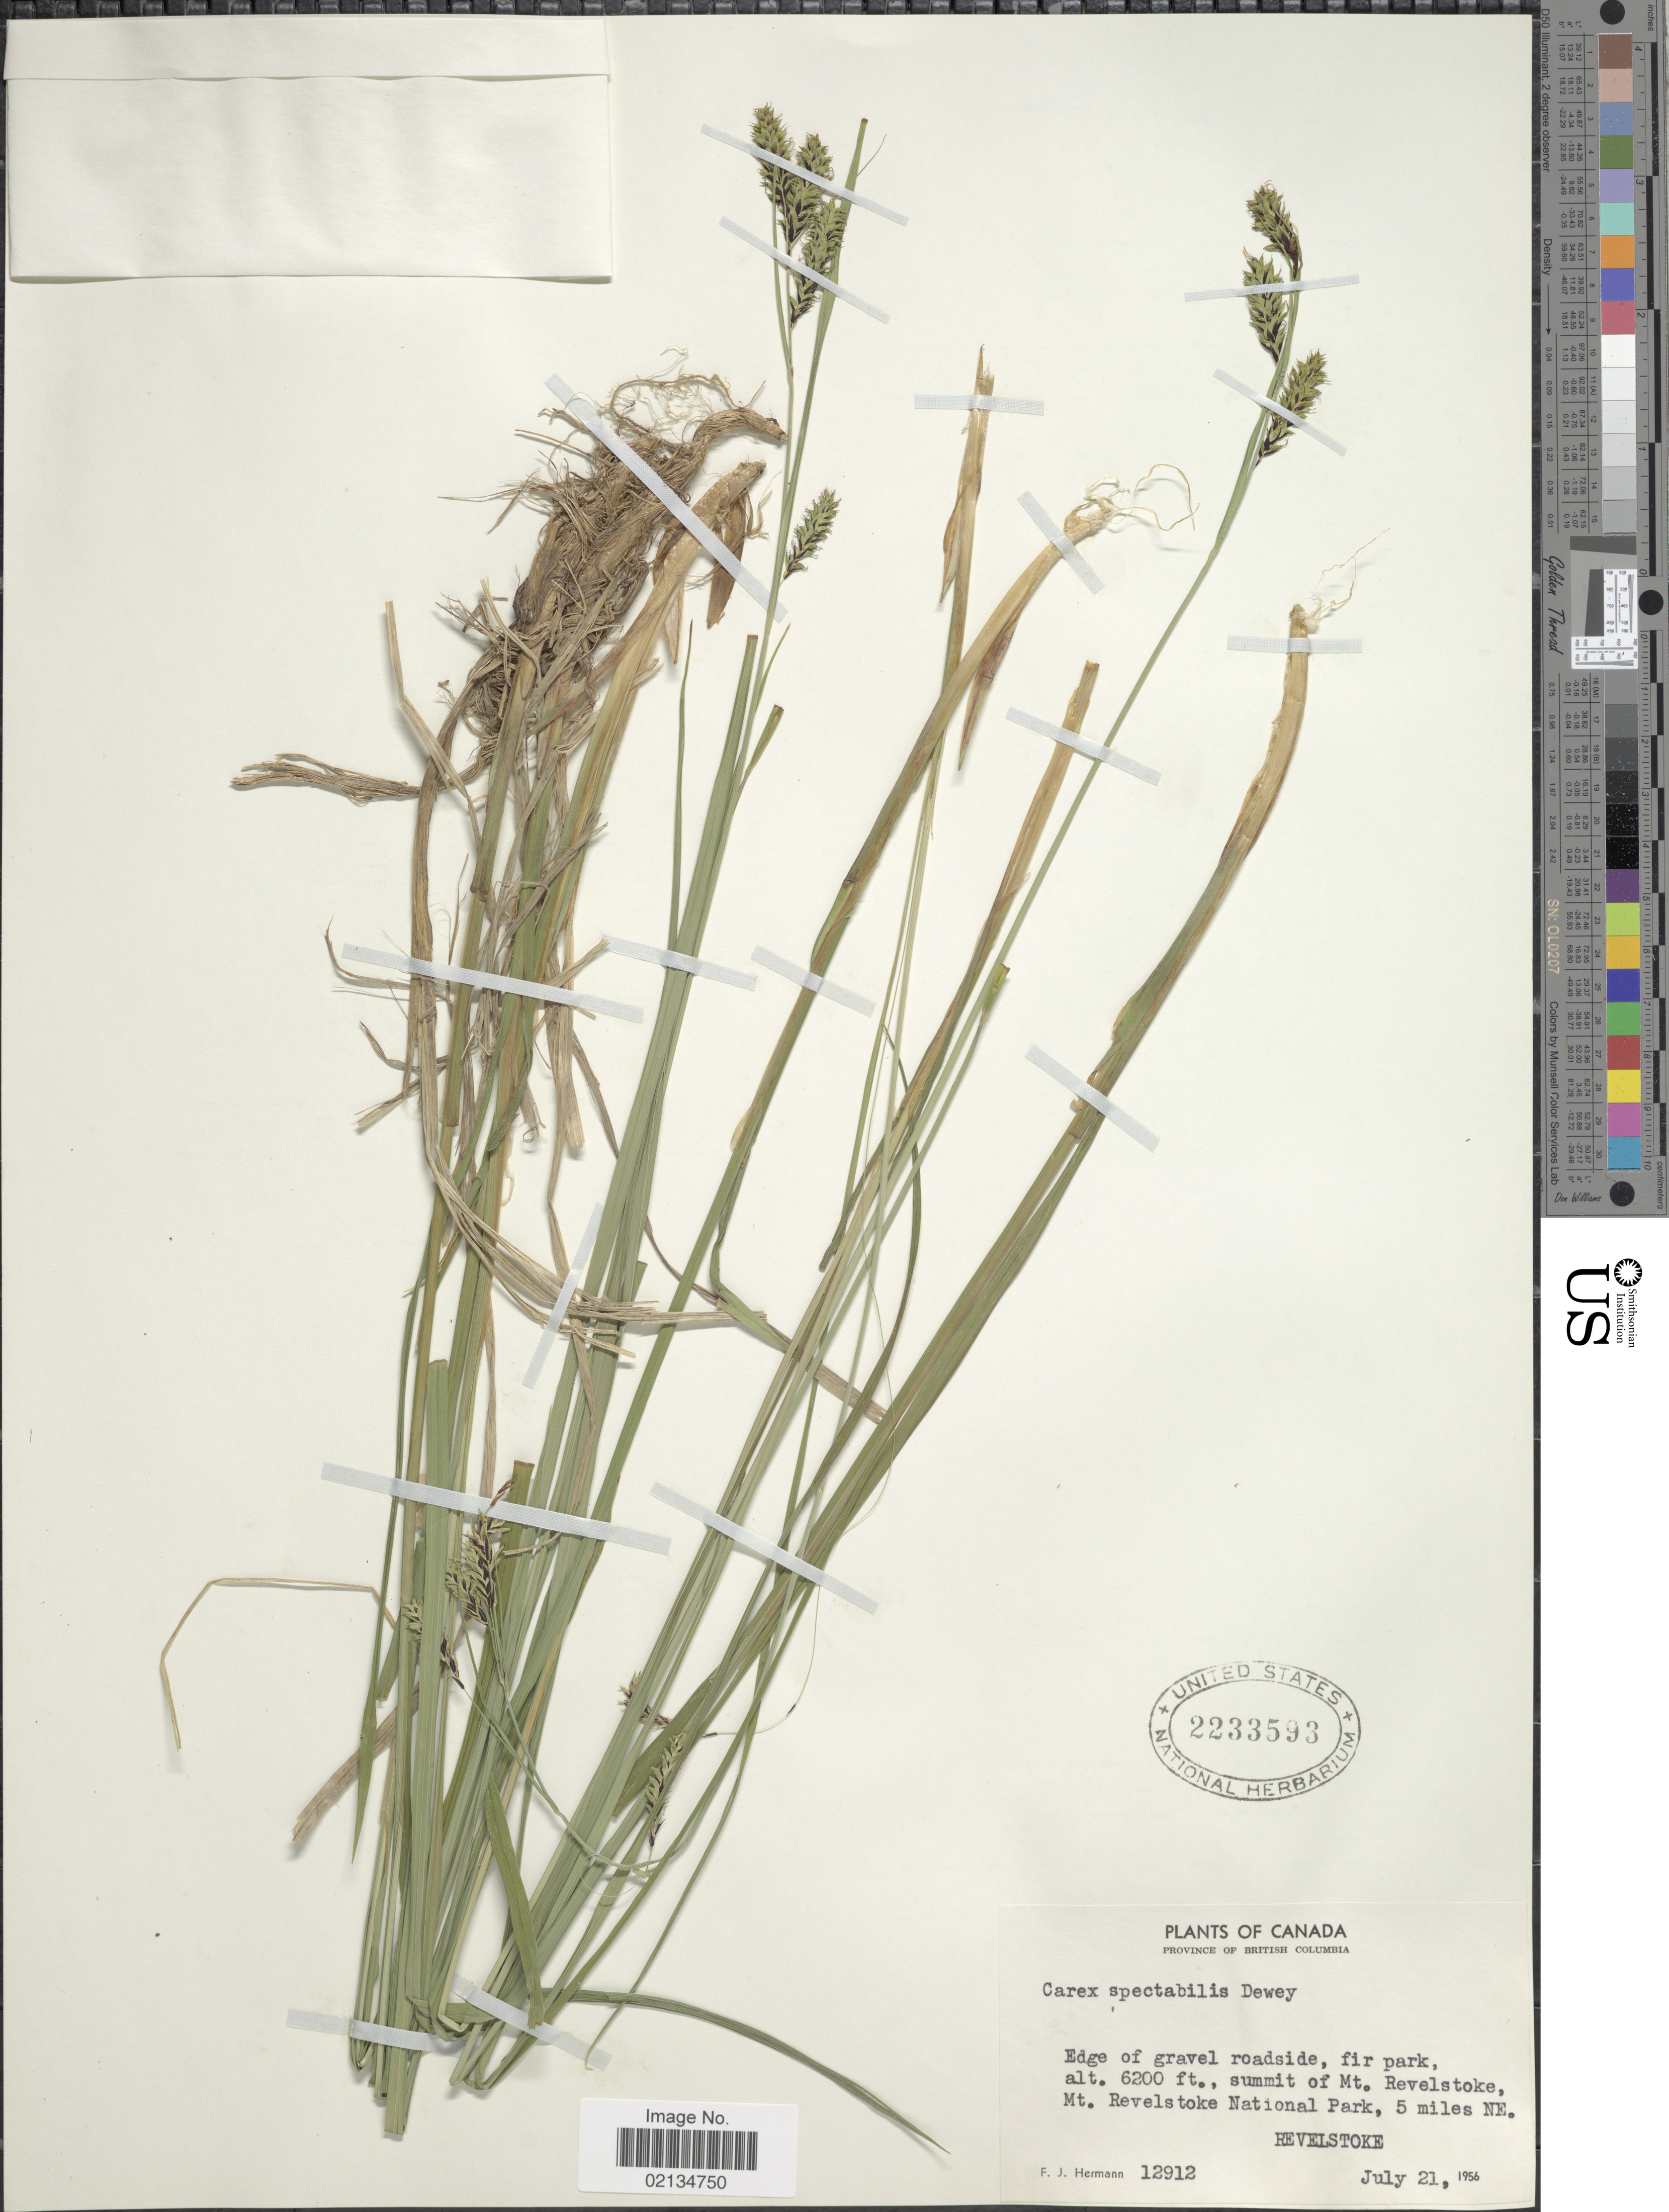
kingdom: Plantae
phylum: Tracheophyta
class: Liliopsida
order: Poales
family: Cyperaceae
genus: Carex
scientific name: Carex spectabilis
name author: Dewey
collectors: F. J. Hermann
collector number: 12912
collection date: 1956-07-21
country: Canada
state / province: British Columbia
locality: Province of British Columbia. Summit of Mt. Revelstoke, Mt. Revelstoke National Park, 5 miles NE. Revelstoke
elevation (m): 1890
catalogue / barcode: US 2233593